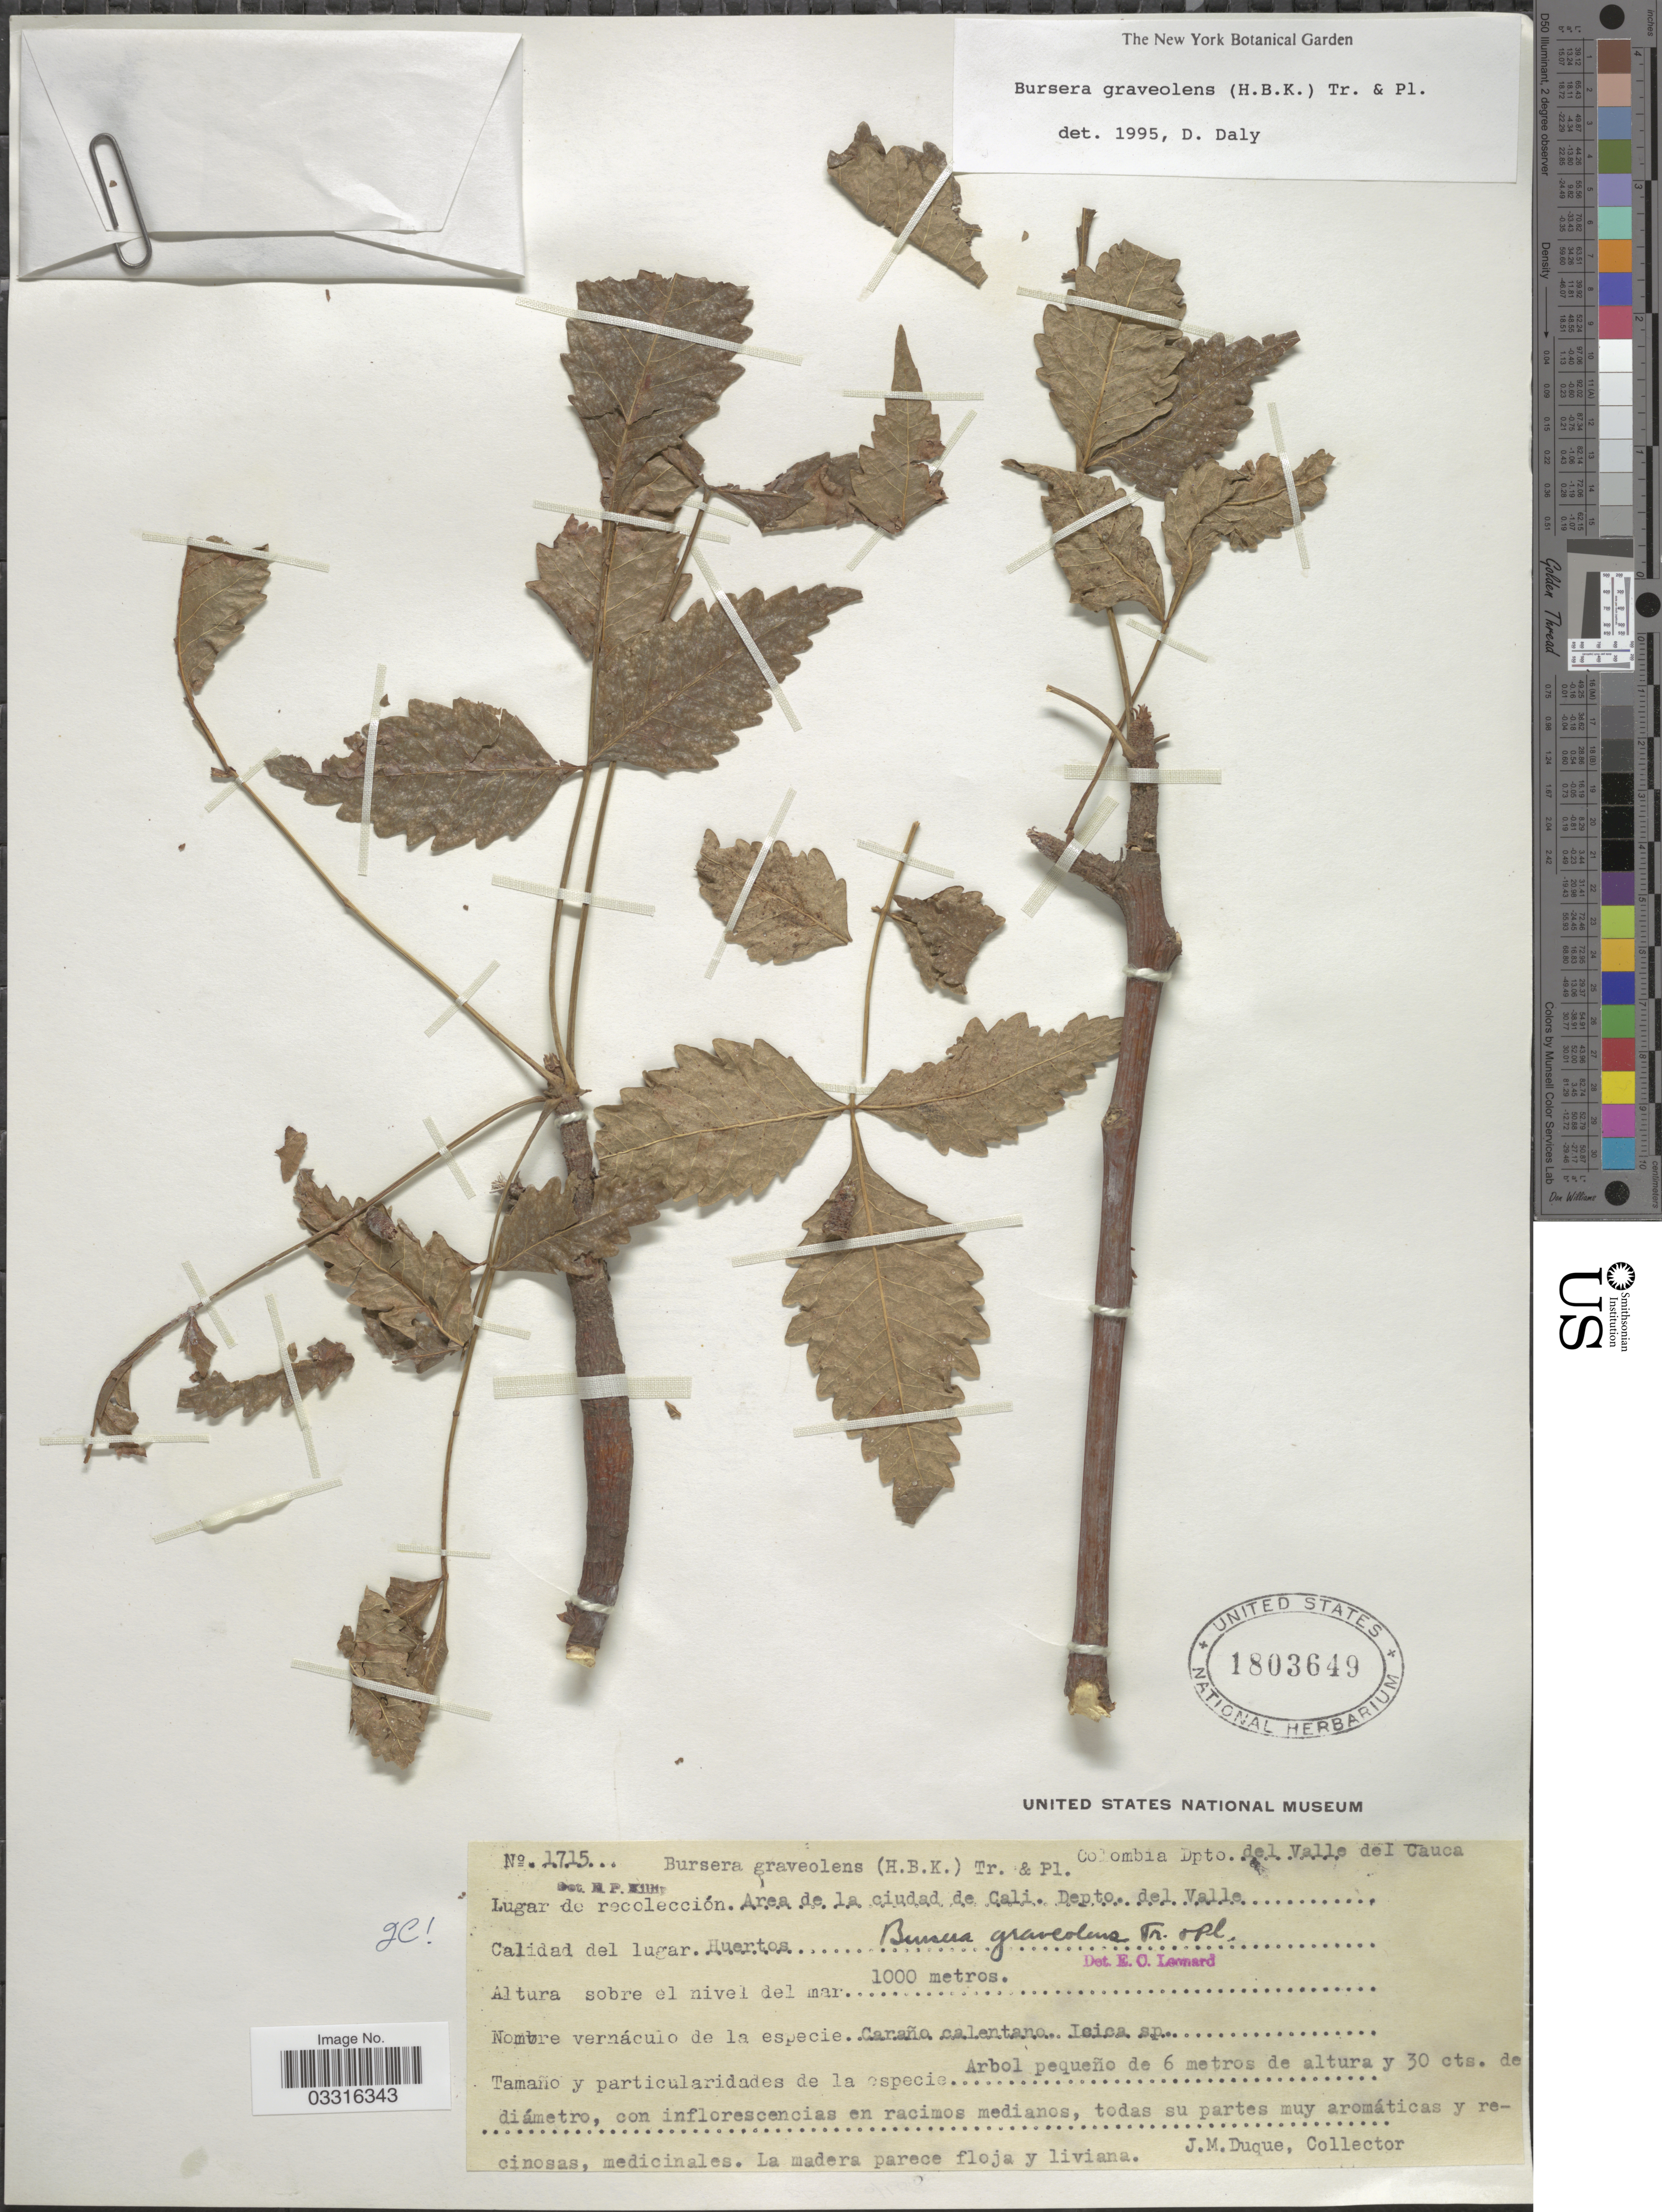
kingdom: Plantae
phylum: Tracheophyta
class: Magnoliopsida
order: Sapindales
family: Burseraceae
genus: Bursera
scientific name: Bursera graveolens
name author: (Kunth) Triana & Planch.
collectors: J. Duque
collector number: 1715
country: Colombia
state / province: Valle del Cauca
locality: Dpto. del Valle del Cauca, Area de la ciudad de Cali. Depto. del Valle.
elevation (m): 1000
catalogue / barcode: US 1803649